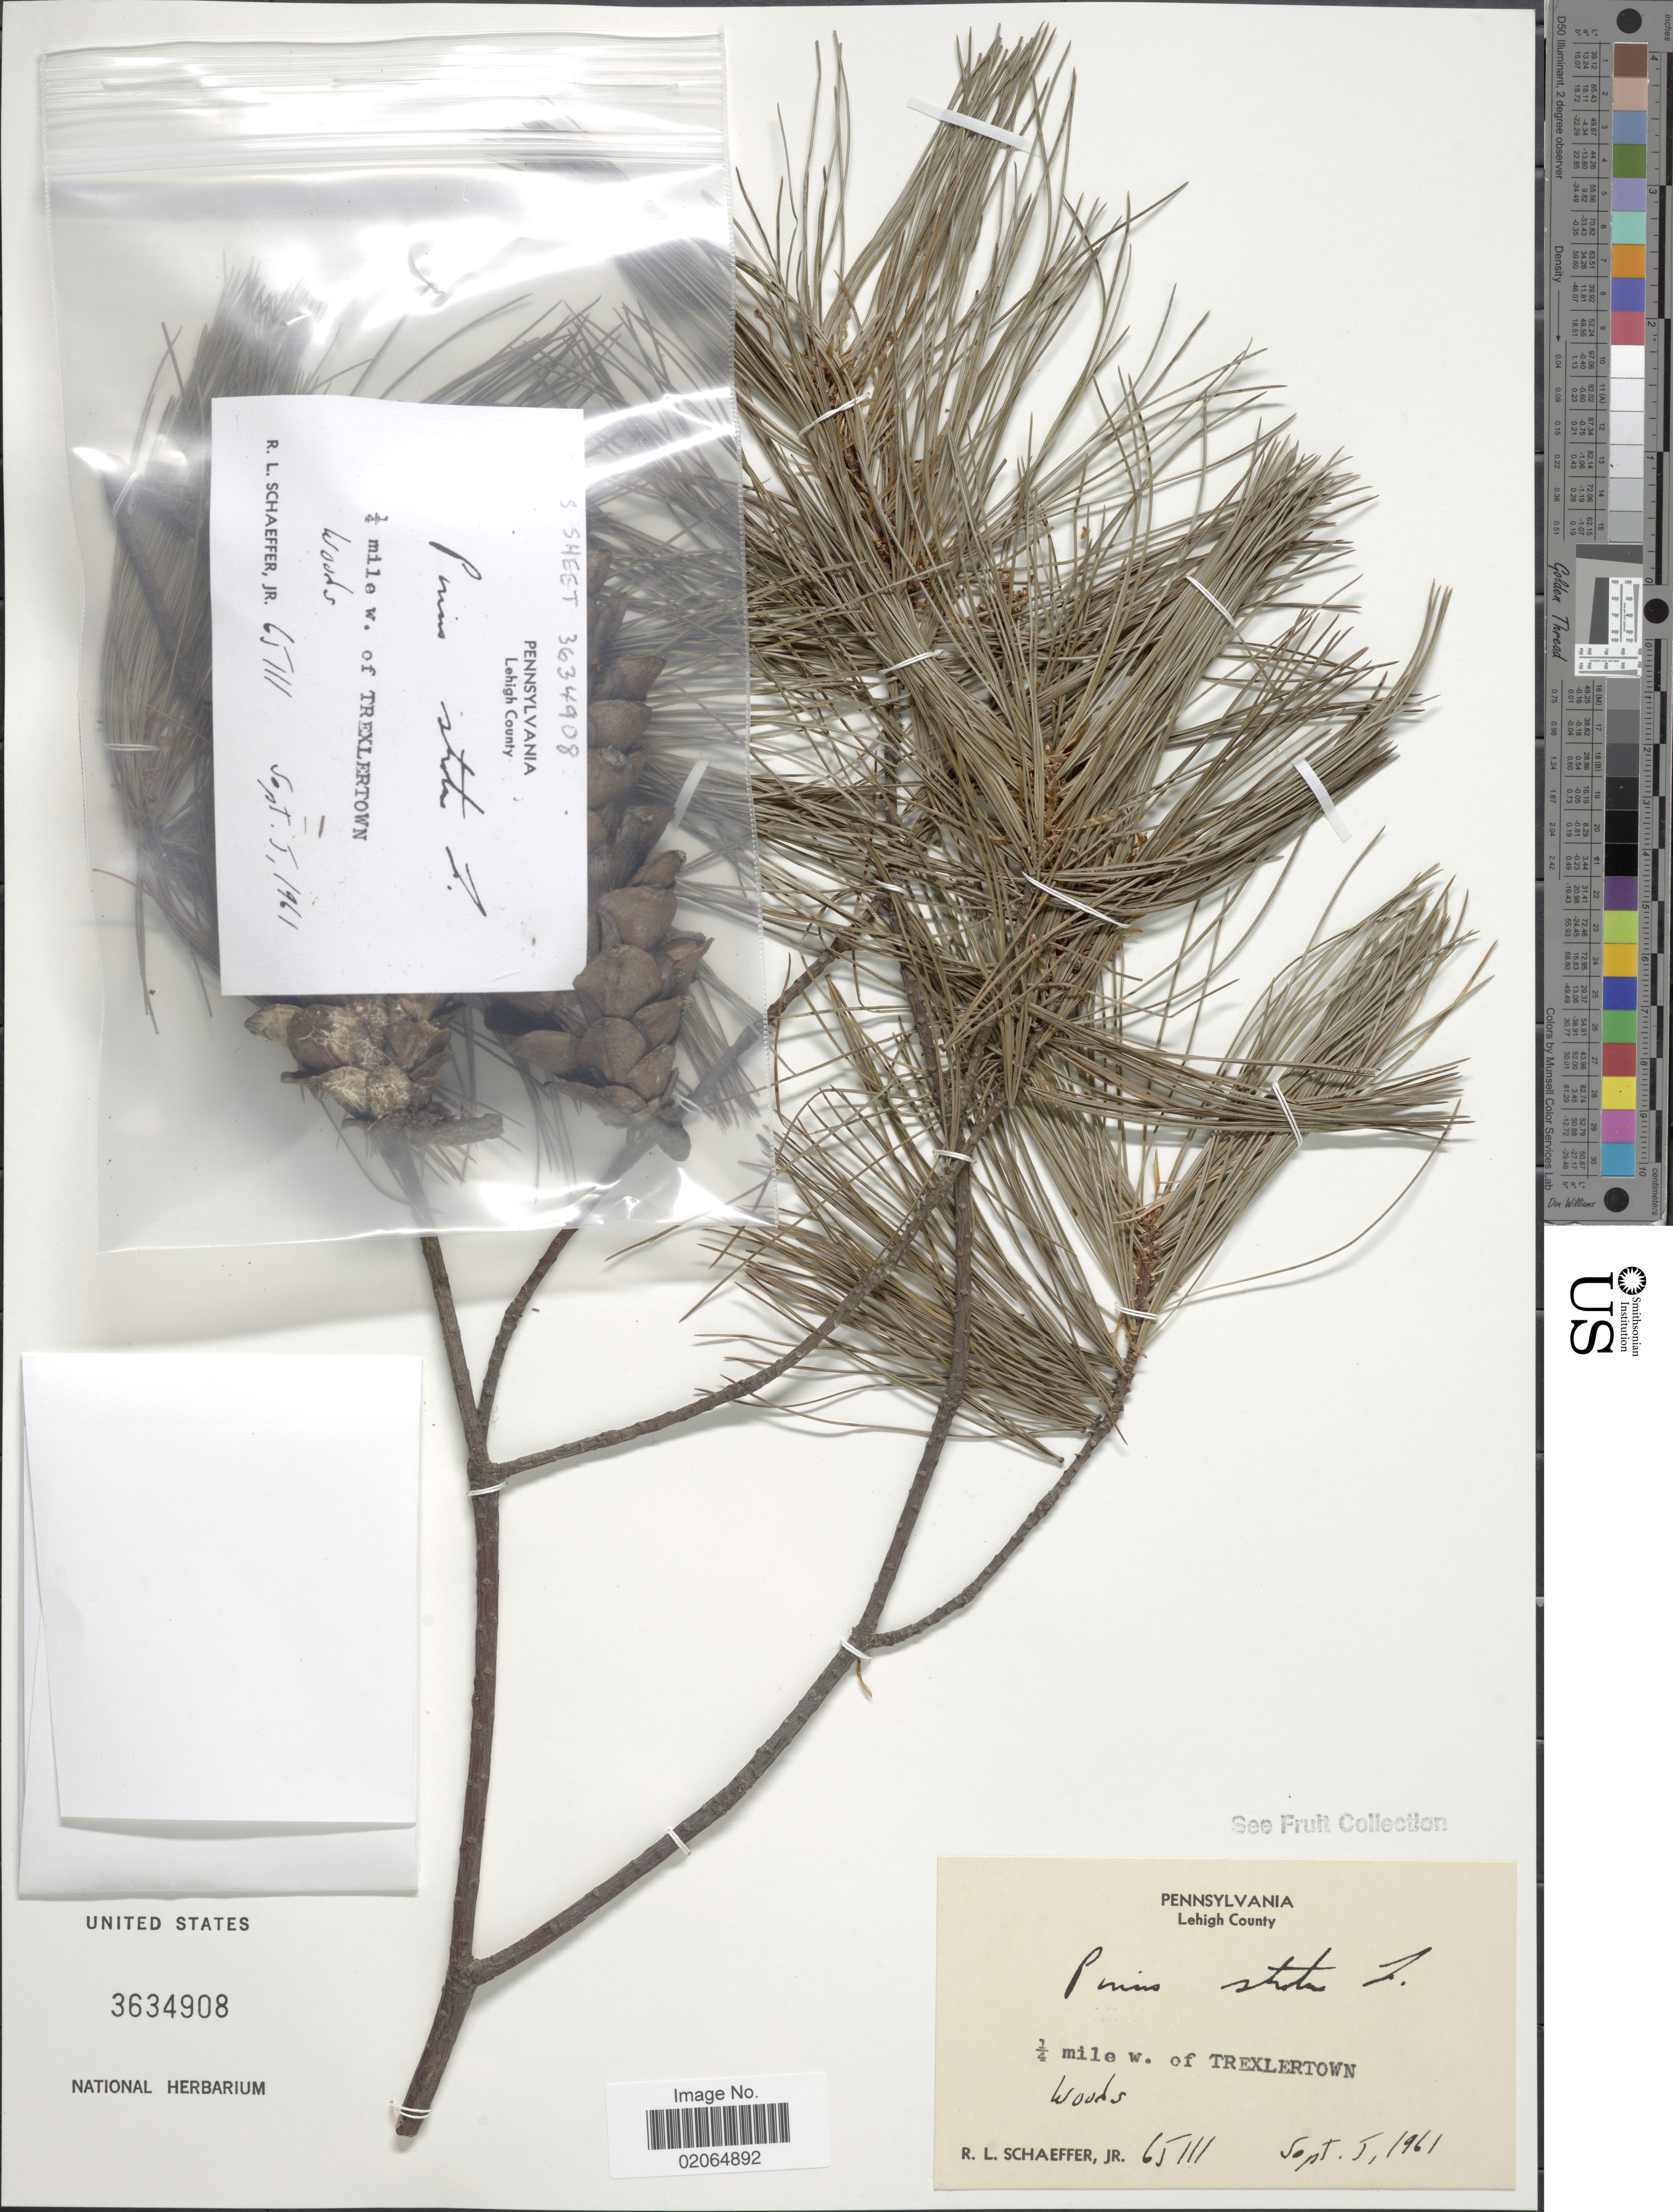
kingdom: Plantae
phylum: Tracheophyta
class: Pinopsida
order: Pinales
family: Pinaceae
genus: Pinus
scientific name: Pinus strobus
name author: L.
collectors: R. L. Schaeffer Jr.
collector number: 6511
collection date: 1961-09-05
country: United States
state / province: Pennsylvania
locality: Lehigh County, ¼ mile w. of Trexlertown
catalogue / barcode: US 3634908